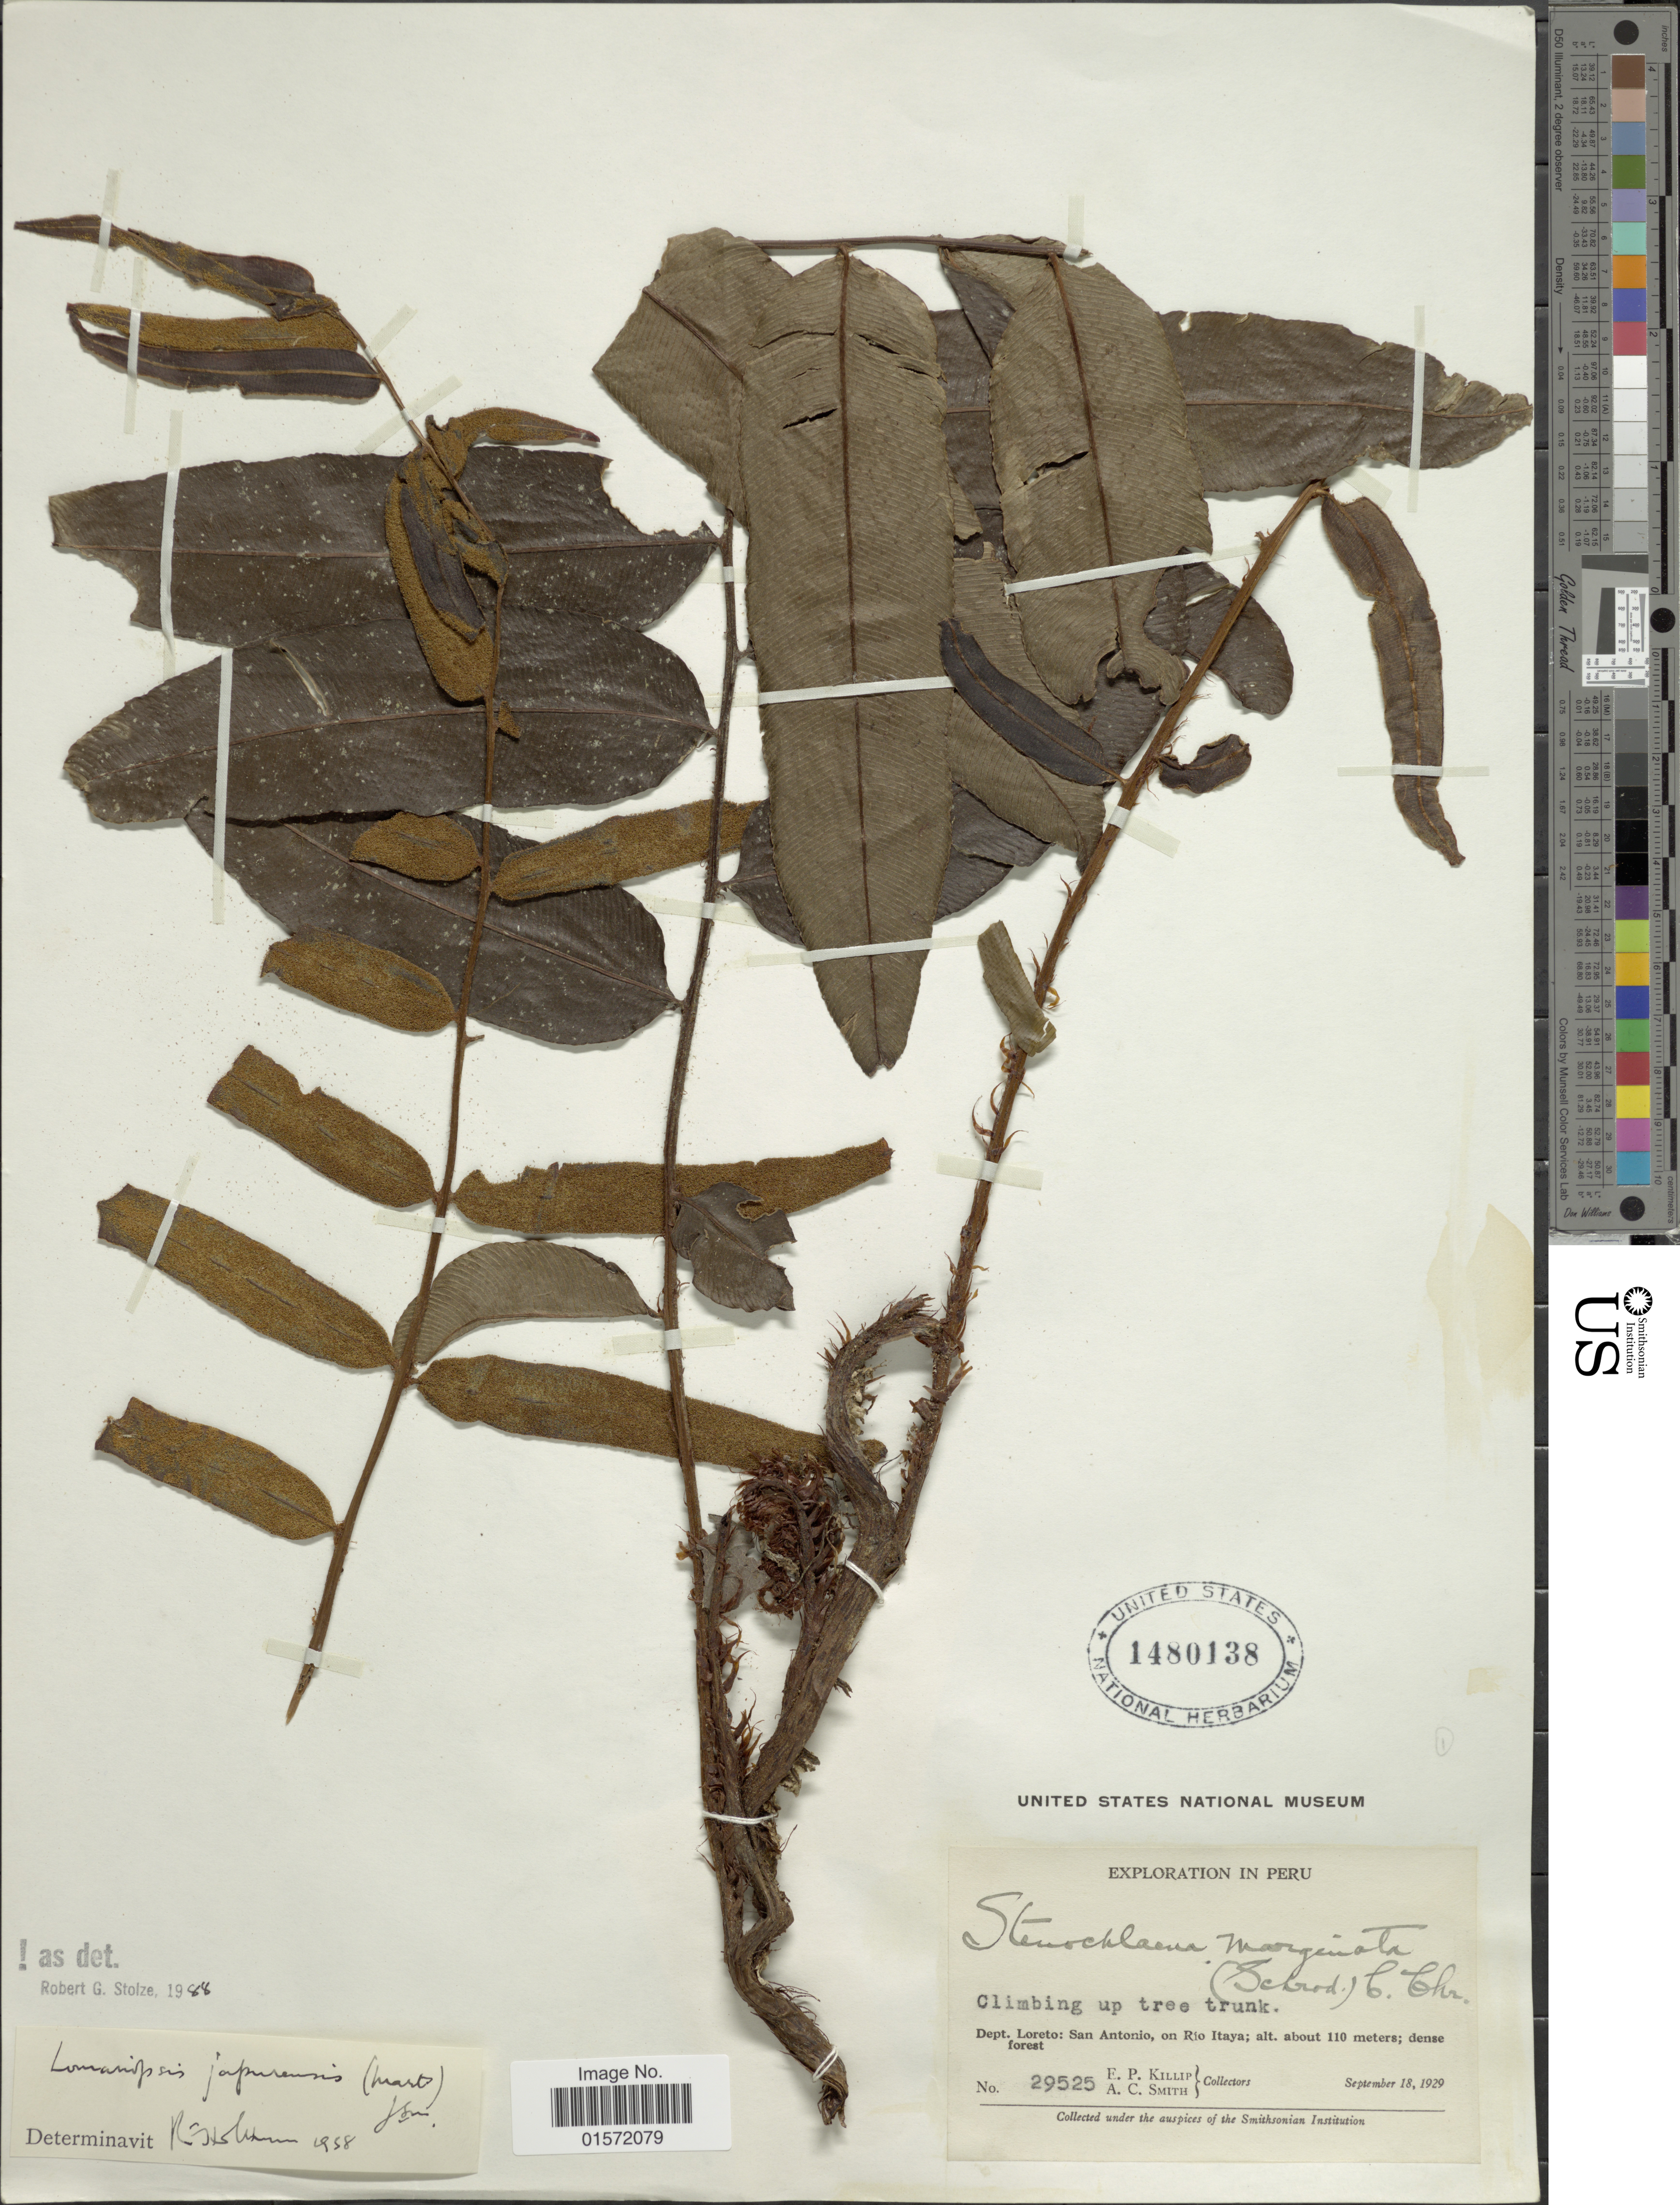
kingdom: Plantae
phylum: Tracheophyta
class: Polypodiopsida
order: Polypodiales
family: Lomariopsidaceae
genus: Lomariopsis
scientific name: Lomariopsis japurensis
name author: (Mart.) J. Sm.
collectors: E. P. Killip & A. C. Smith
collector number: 29525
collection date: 1929-09-18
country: Peru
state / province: Loreto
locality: San Antonio, on Río Itaya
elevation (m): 110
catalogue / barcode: US 1480138